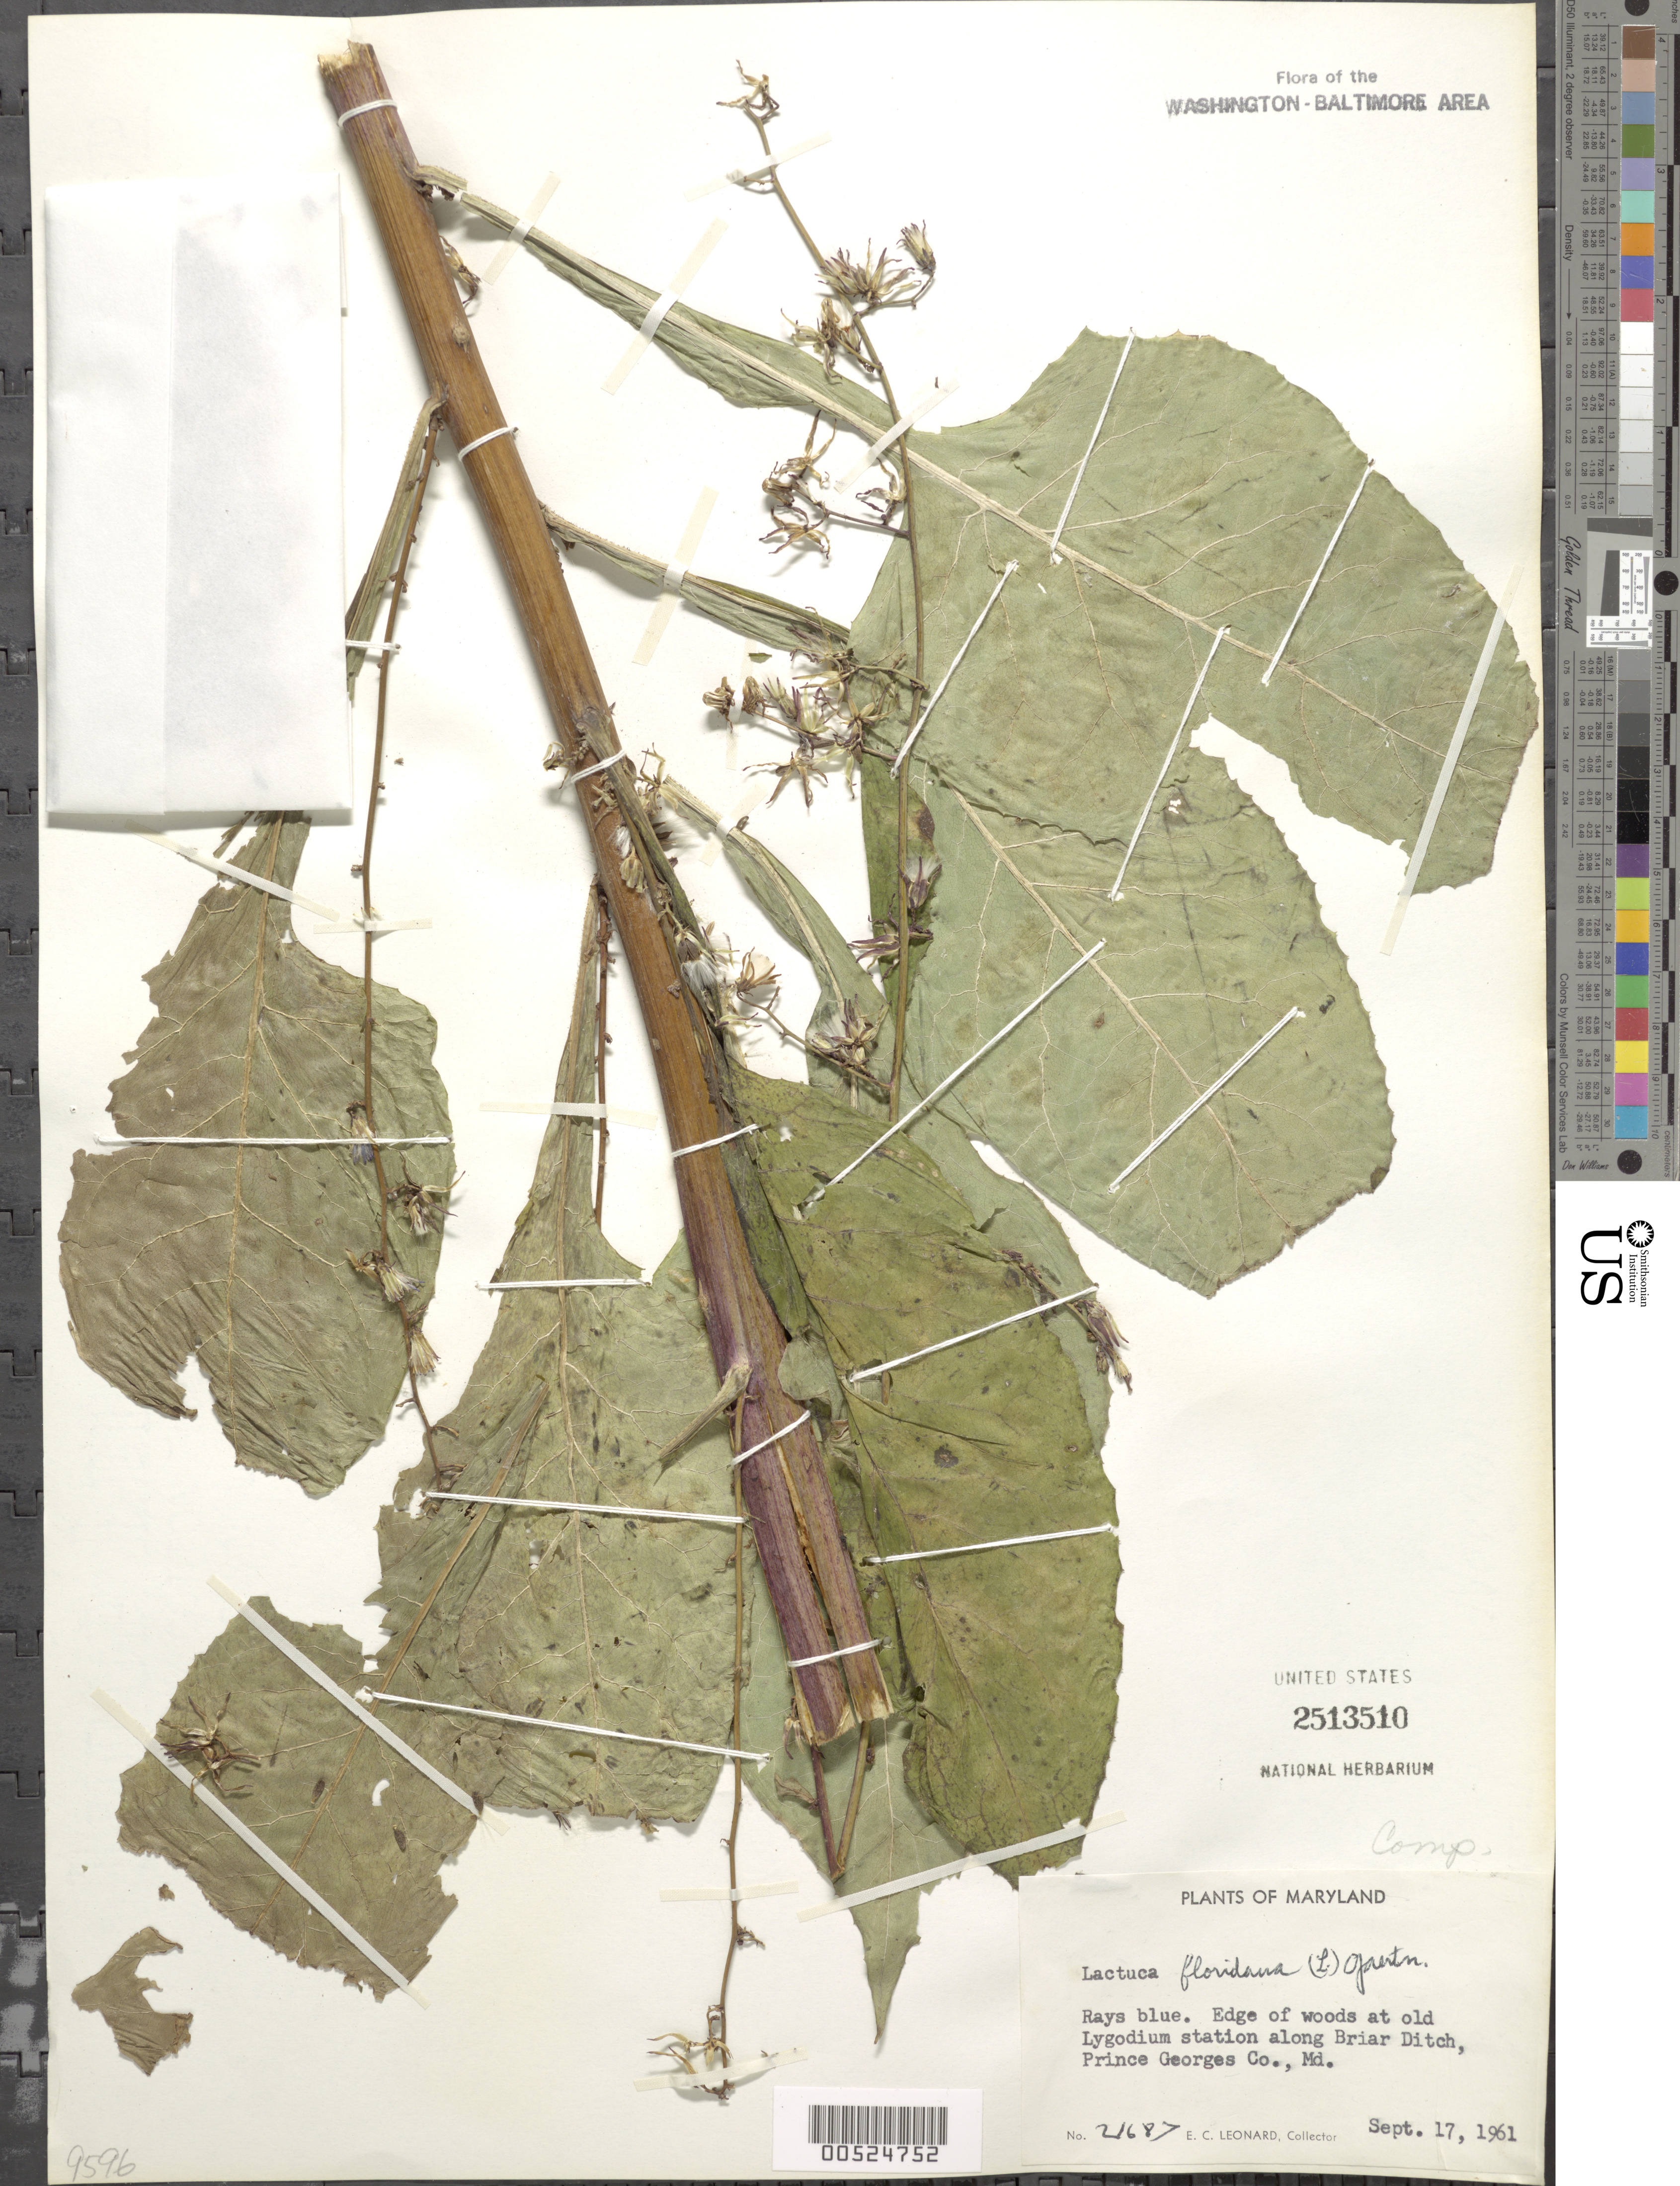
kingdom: Plantae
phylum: Tracheophyta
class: Magnoliopsida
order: Asterales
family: Asteraceae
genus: Lactuca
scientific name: Lactuca floridana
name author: (L.) Gaertn.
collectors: E. C. Leonard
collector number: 21687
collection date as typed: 17 Sep 1961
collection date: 1961-09-17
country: United States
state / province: Maryland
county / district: Prince George's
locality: Briar Ditch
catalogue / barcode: US 2513510